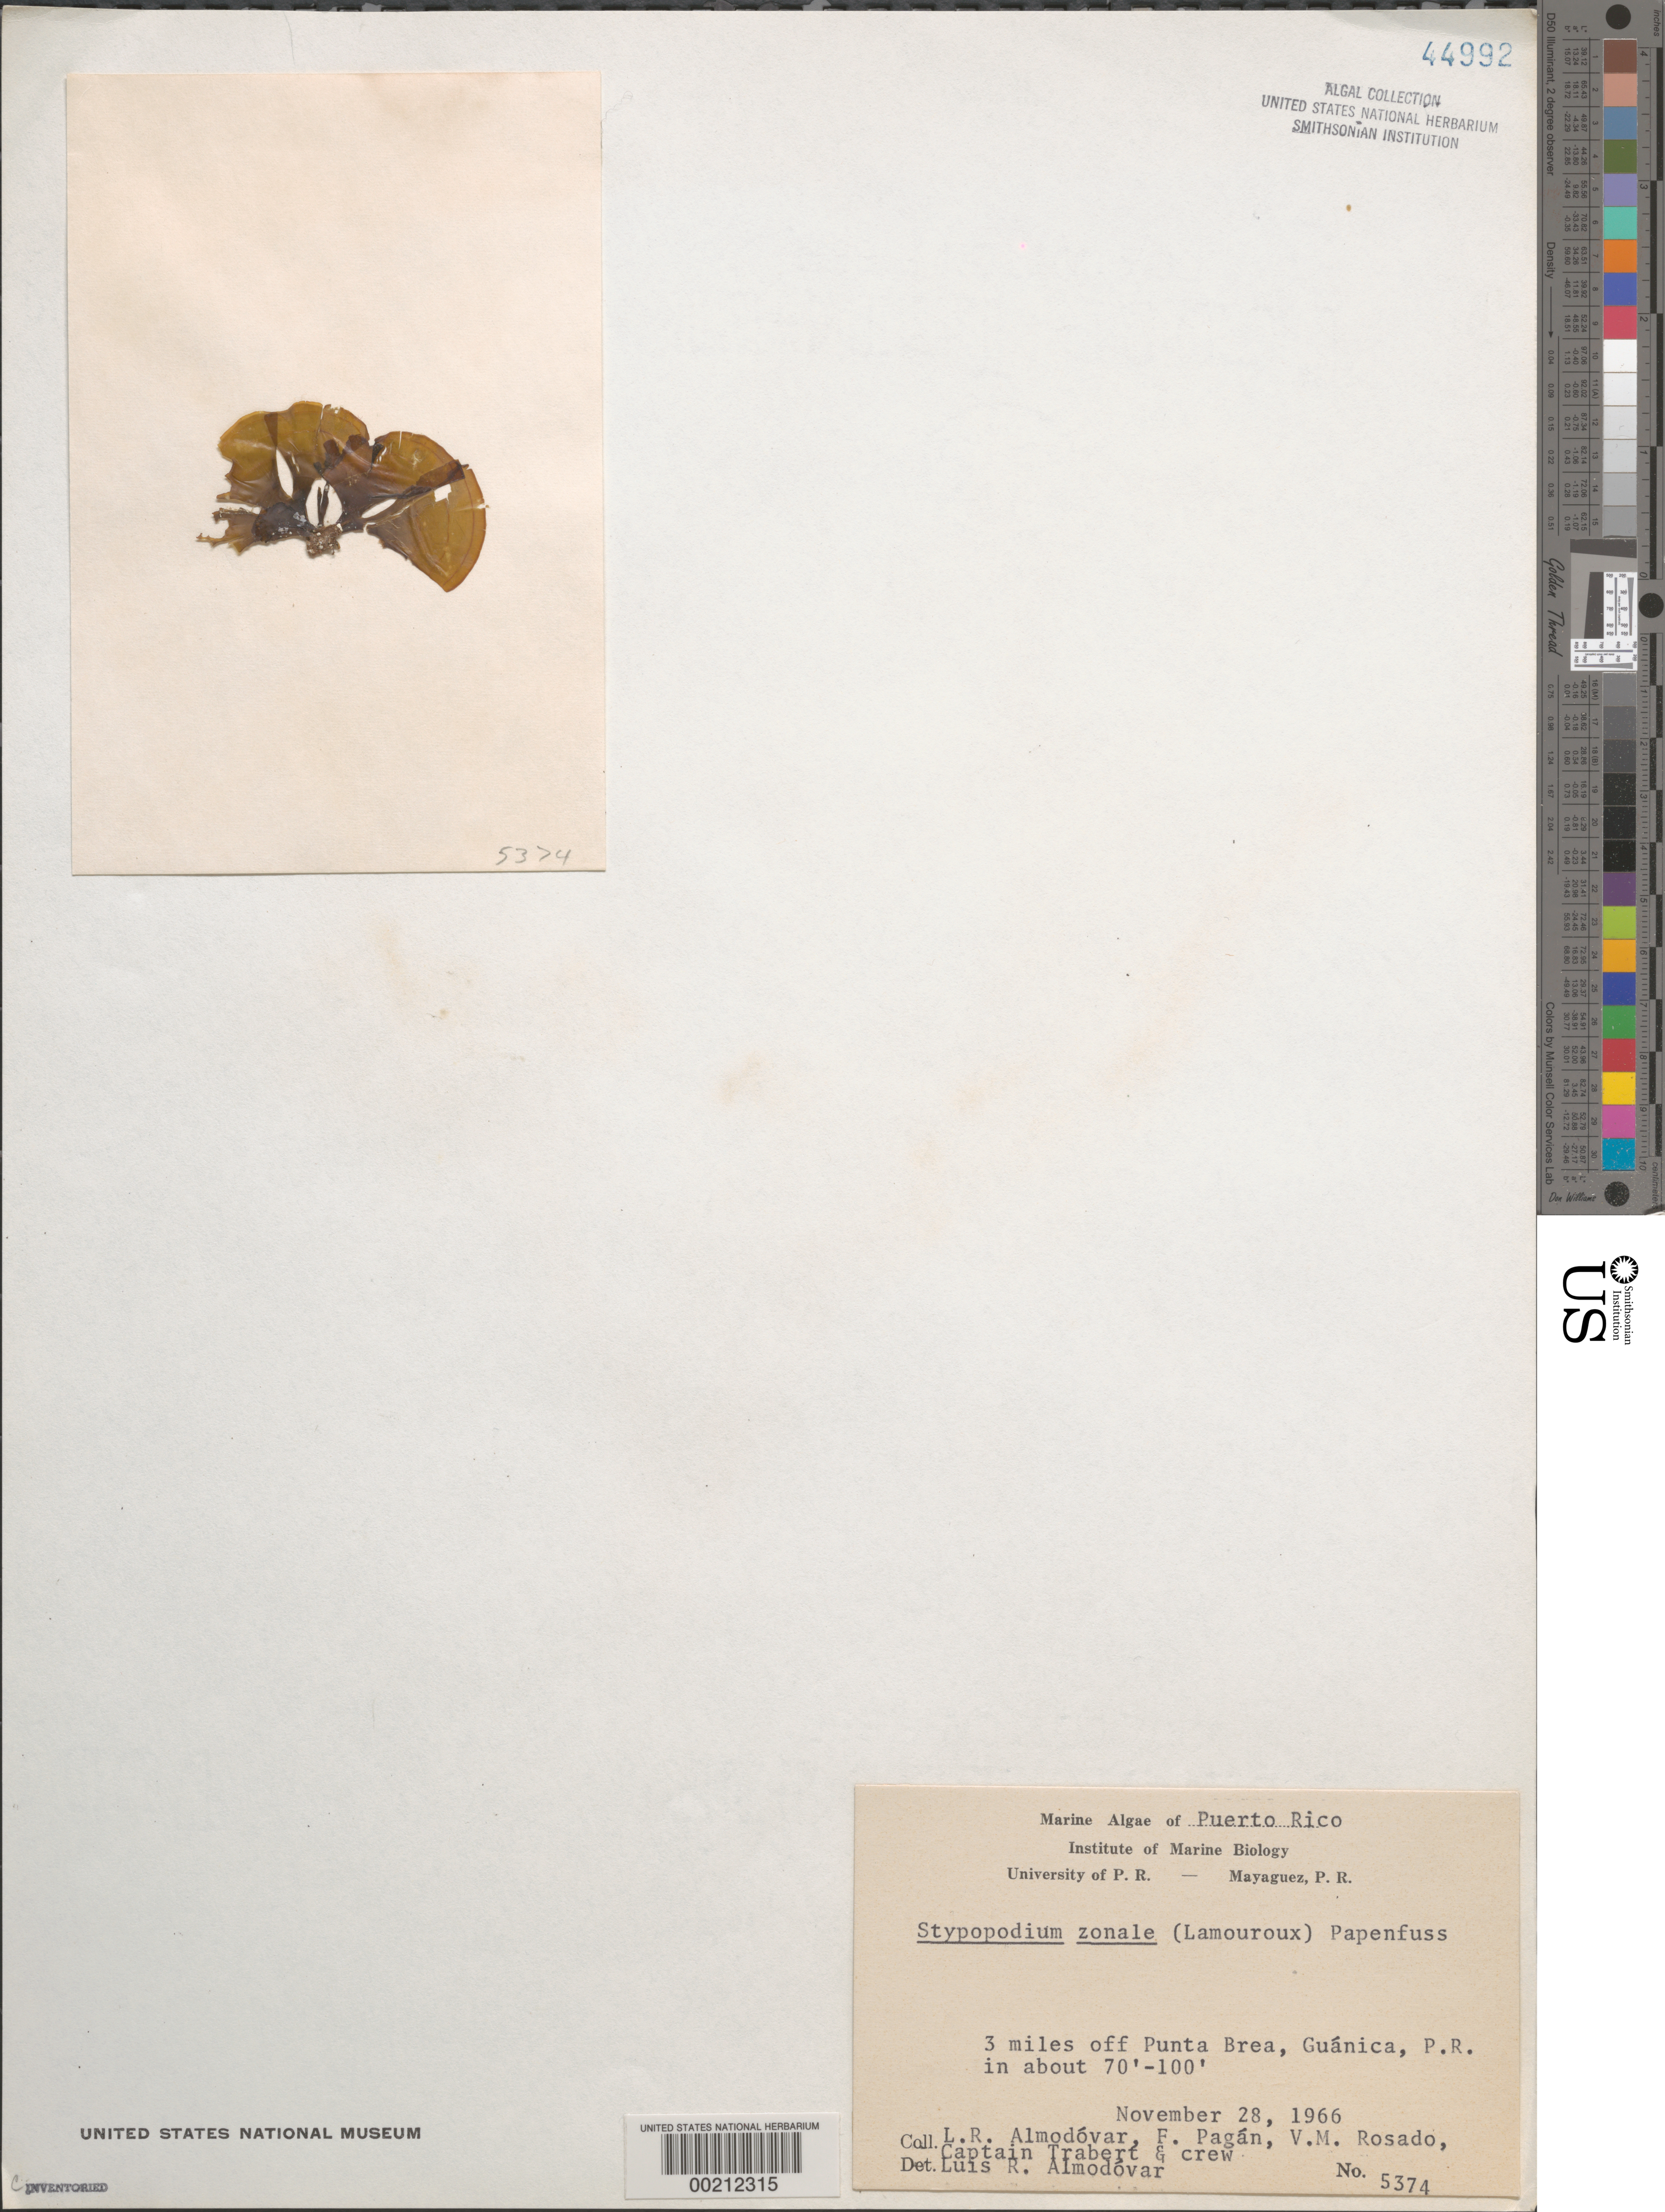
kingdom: Chromista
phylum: Ochrophyta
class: Phaeophyceae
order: Dictyotales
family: Dictyotaceae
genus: Stypopodium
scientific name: Stypopodium zonale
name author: (J.V.Lamouroux) Papenf.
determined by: Almodovar, L. R.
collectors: L. Almodovar, F. Pagan, V. Rosado, C. Trabert & Crew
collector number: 5374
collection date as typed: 28 Nov 1966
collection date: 1966-11-28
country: Puerto Rico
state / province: Guanica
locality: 3 miles off Punta Brea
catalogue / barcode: US 44992